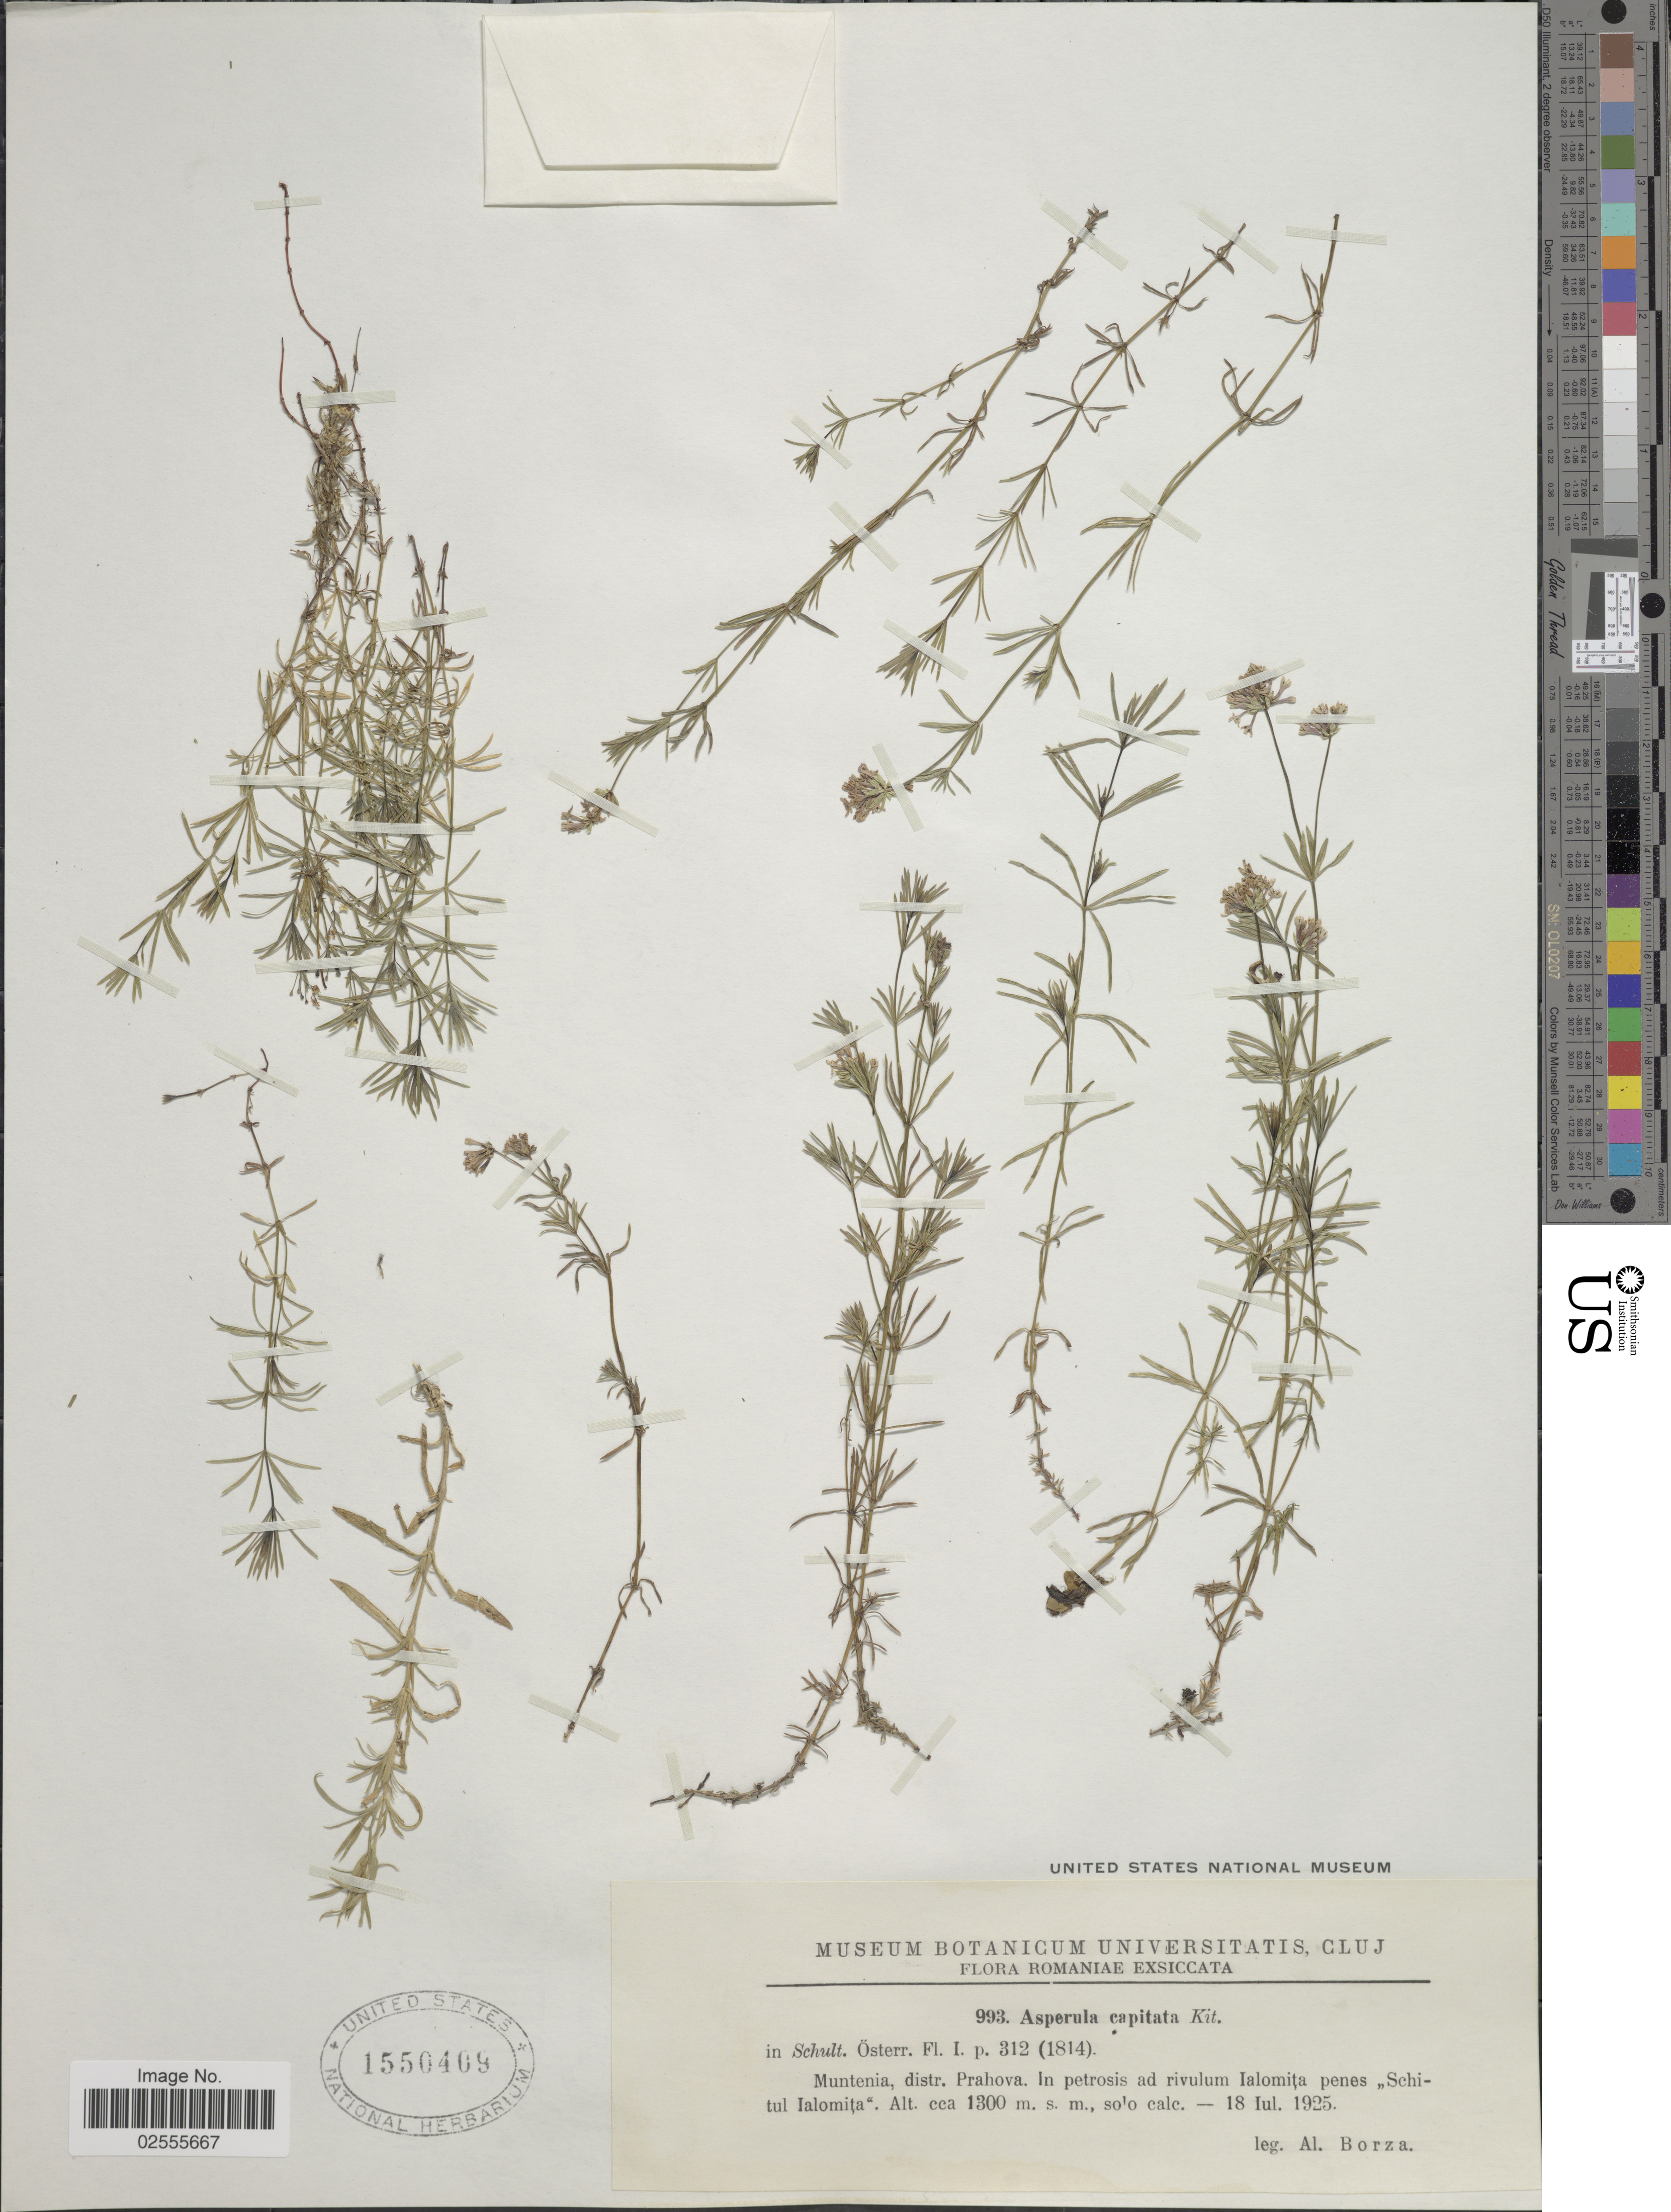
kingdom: Plantae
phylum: Tracheophyta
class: Magnoliopsida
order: Gentianales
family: Rubiaceae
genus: Asperula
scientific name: Asperula capitata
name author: Kit. ex Schult.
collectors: A. Borza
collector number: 993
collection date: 1925-07-18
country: Romania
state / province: Prahova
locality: Muntenia, in petrosis ad rivulum Ialomita penes "Schitul Ialomita".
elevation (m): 1300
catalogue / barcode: US 1550409